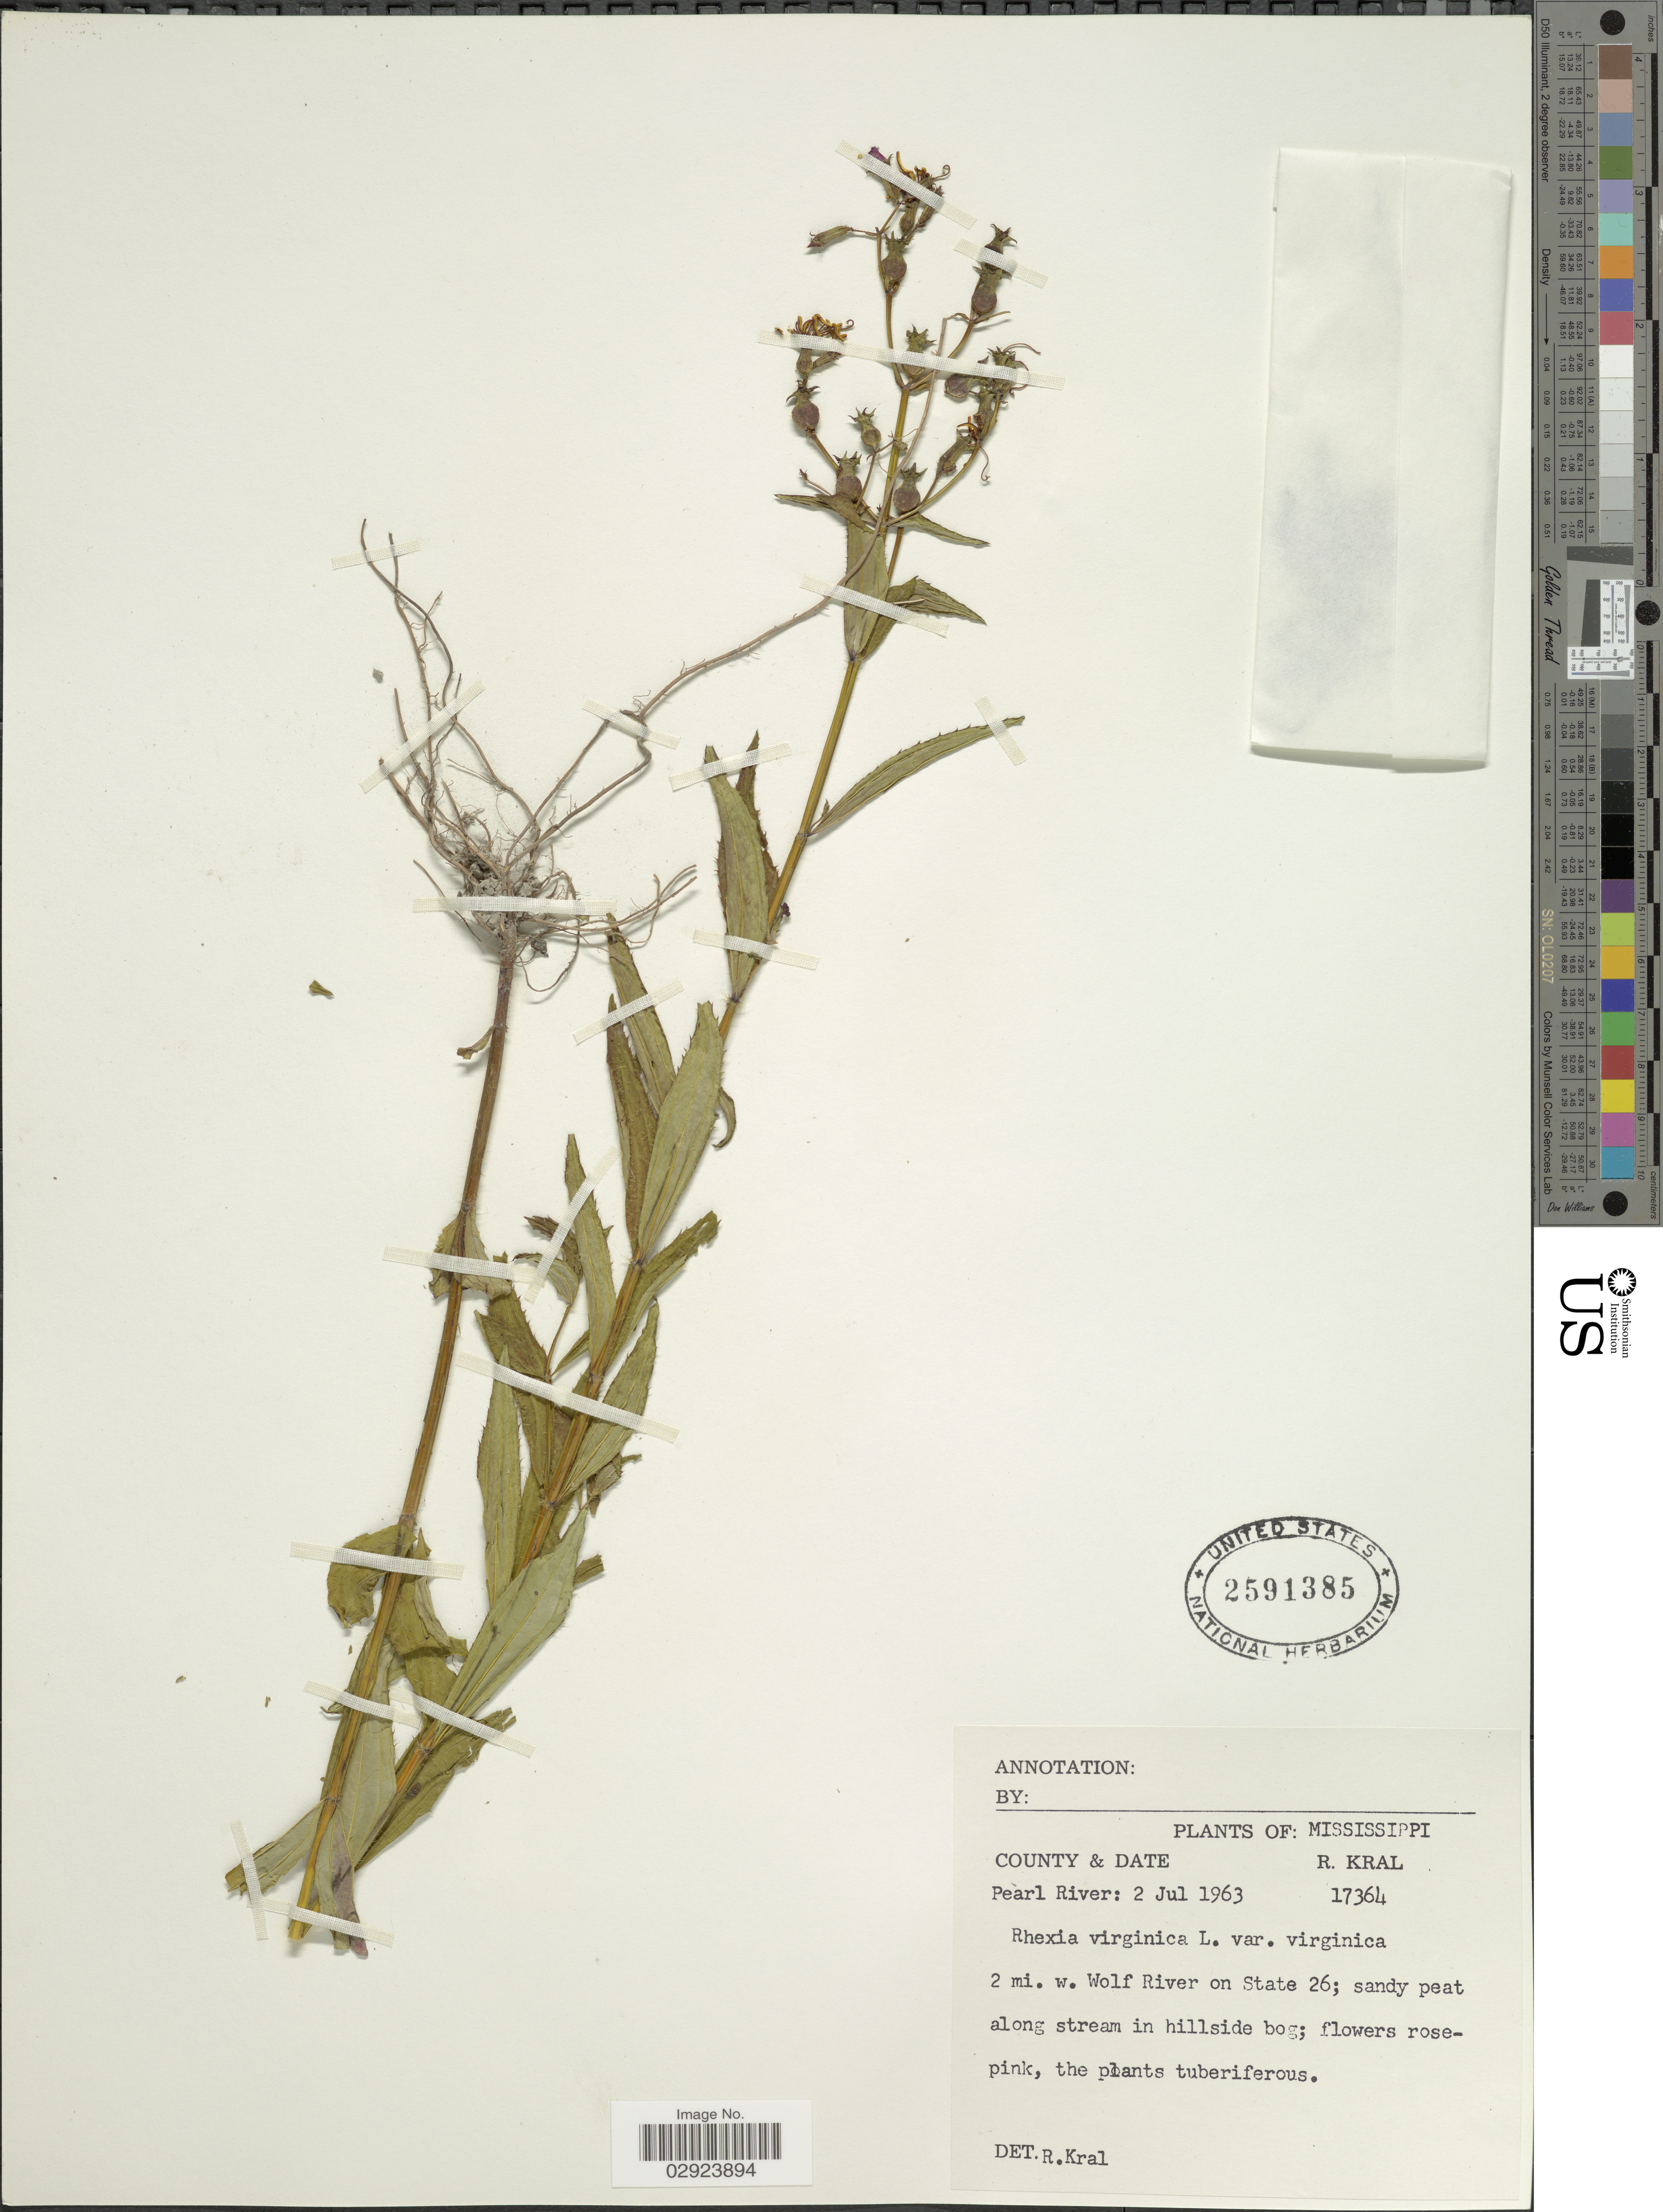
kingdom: Plantae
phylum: Tracheophyta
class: Magnoliopsida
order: Myrtales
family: Melastomataceae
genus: Rhexia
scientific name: Rhexia virginica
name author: L.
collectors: R. Kral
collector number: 17364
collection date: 1963-07-02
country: United States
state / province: Mississippi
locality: Pearl River County. 2 mi. w. Wolf River on State 26; sandy peat along stream in hillside bog.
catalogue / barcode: US 2591385